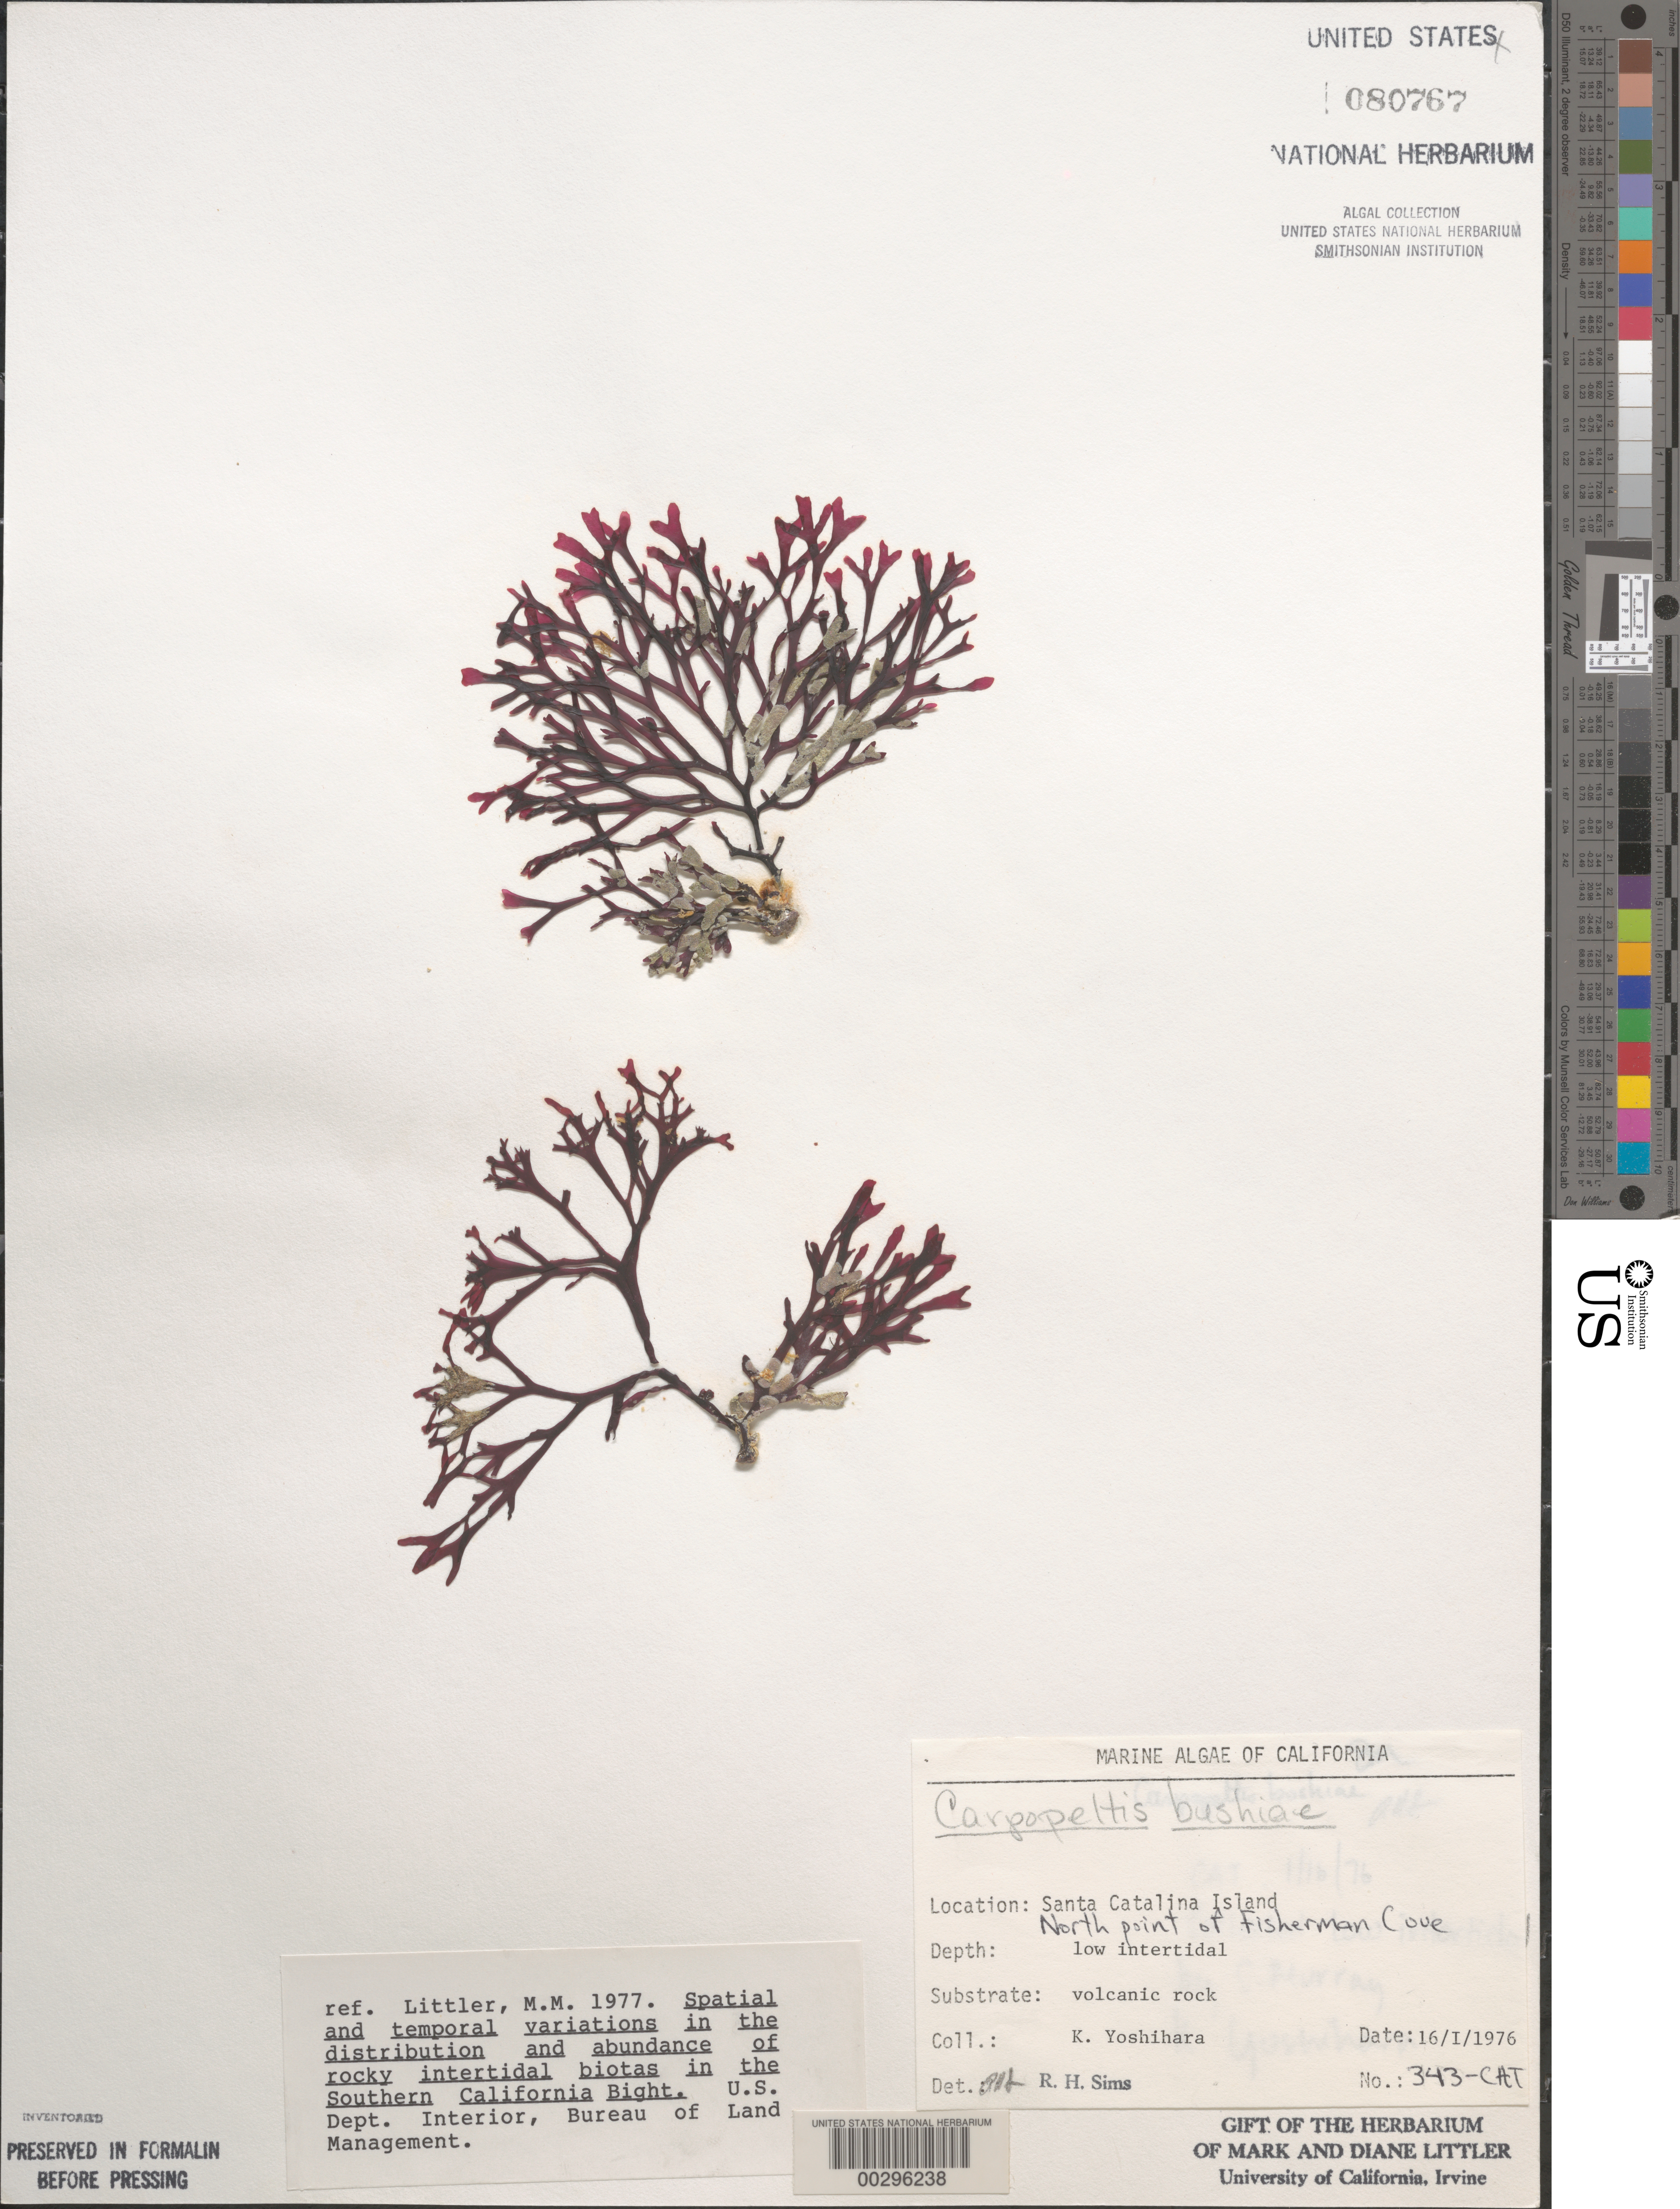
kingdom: Plantae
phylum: Rhodophyta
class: Florideophyceae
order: Halymeniales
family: Halymeniaceae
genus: Carpopeltis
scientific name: Carpopeltis bushiae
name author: (Farl.) Kylin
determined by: Sims, Robert H.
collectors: K. Yoshihara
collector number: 343-cat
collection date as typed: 16 Jan 1976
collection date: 1976-01-16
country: United States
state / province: California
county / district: Los Angeles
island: Santa Catalina Island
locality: Fishermen Cove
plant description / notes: BLM-SOCALBIGHT Rocky Intertidal Survey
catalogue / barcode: US 80767